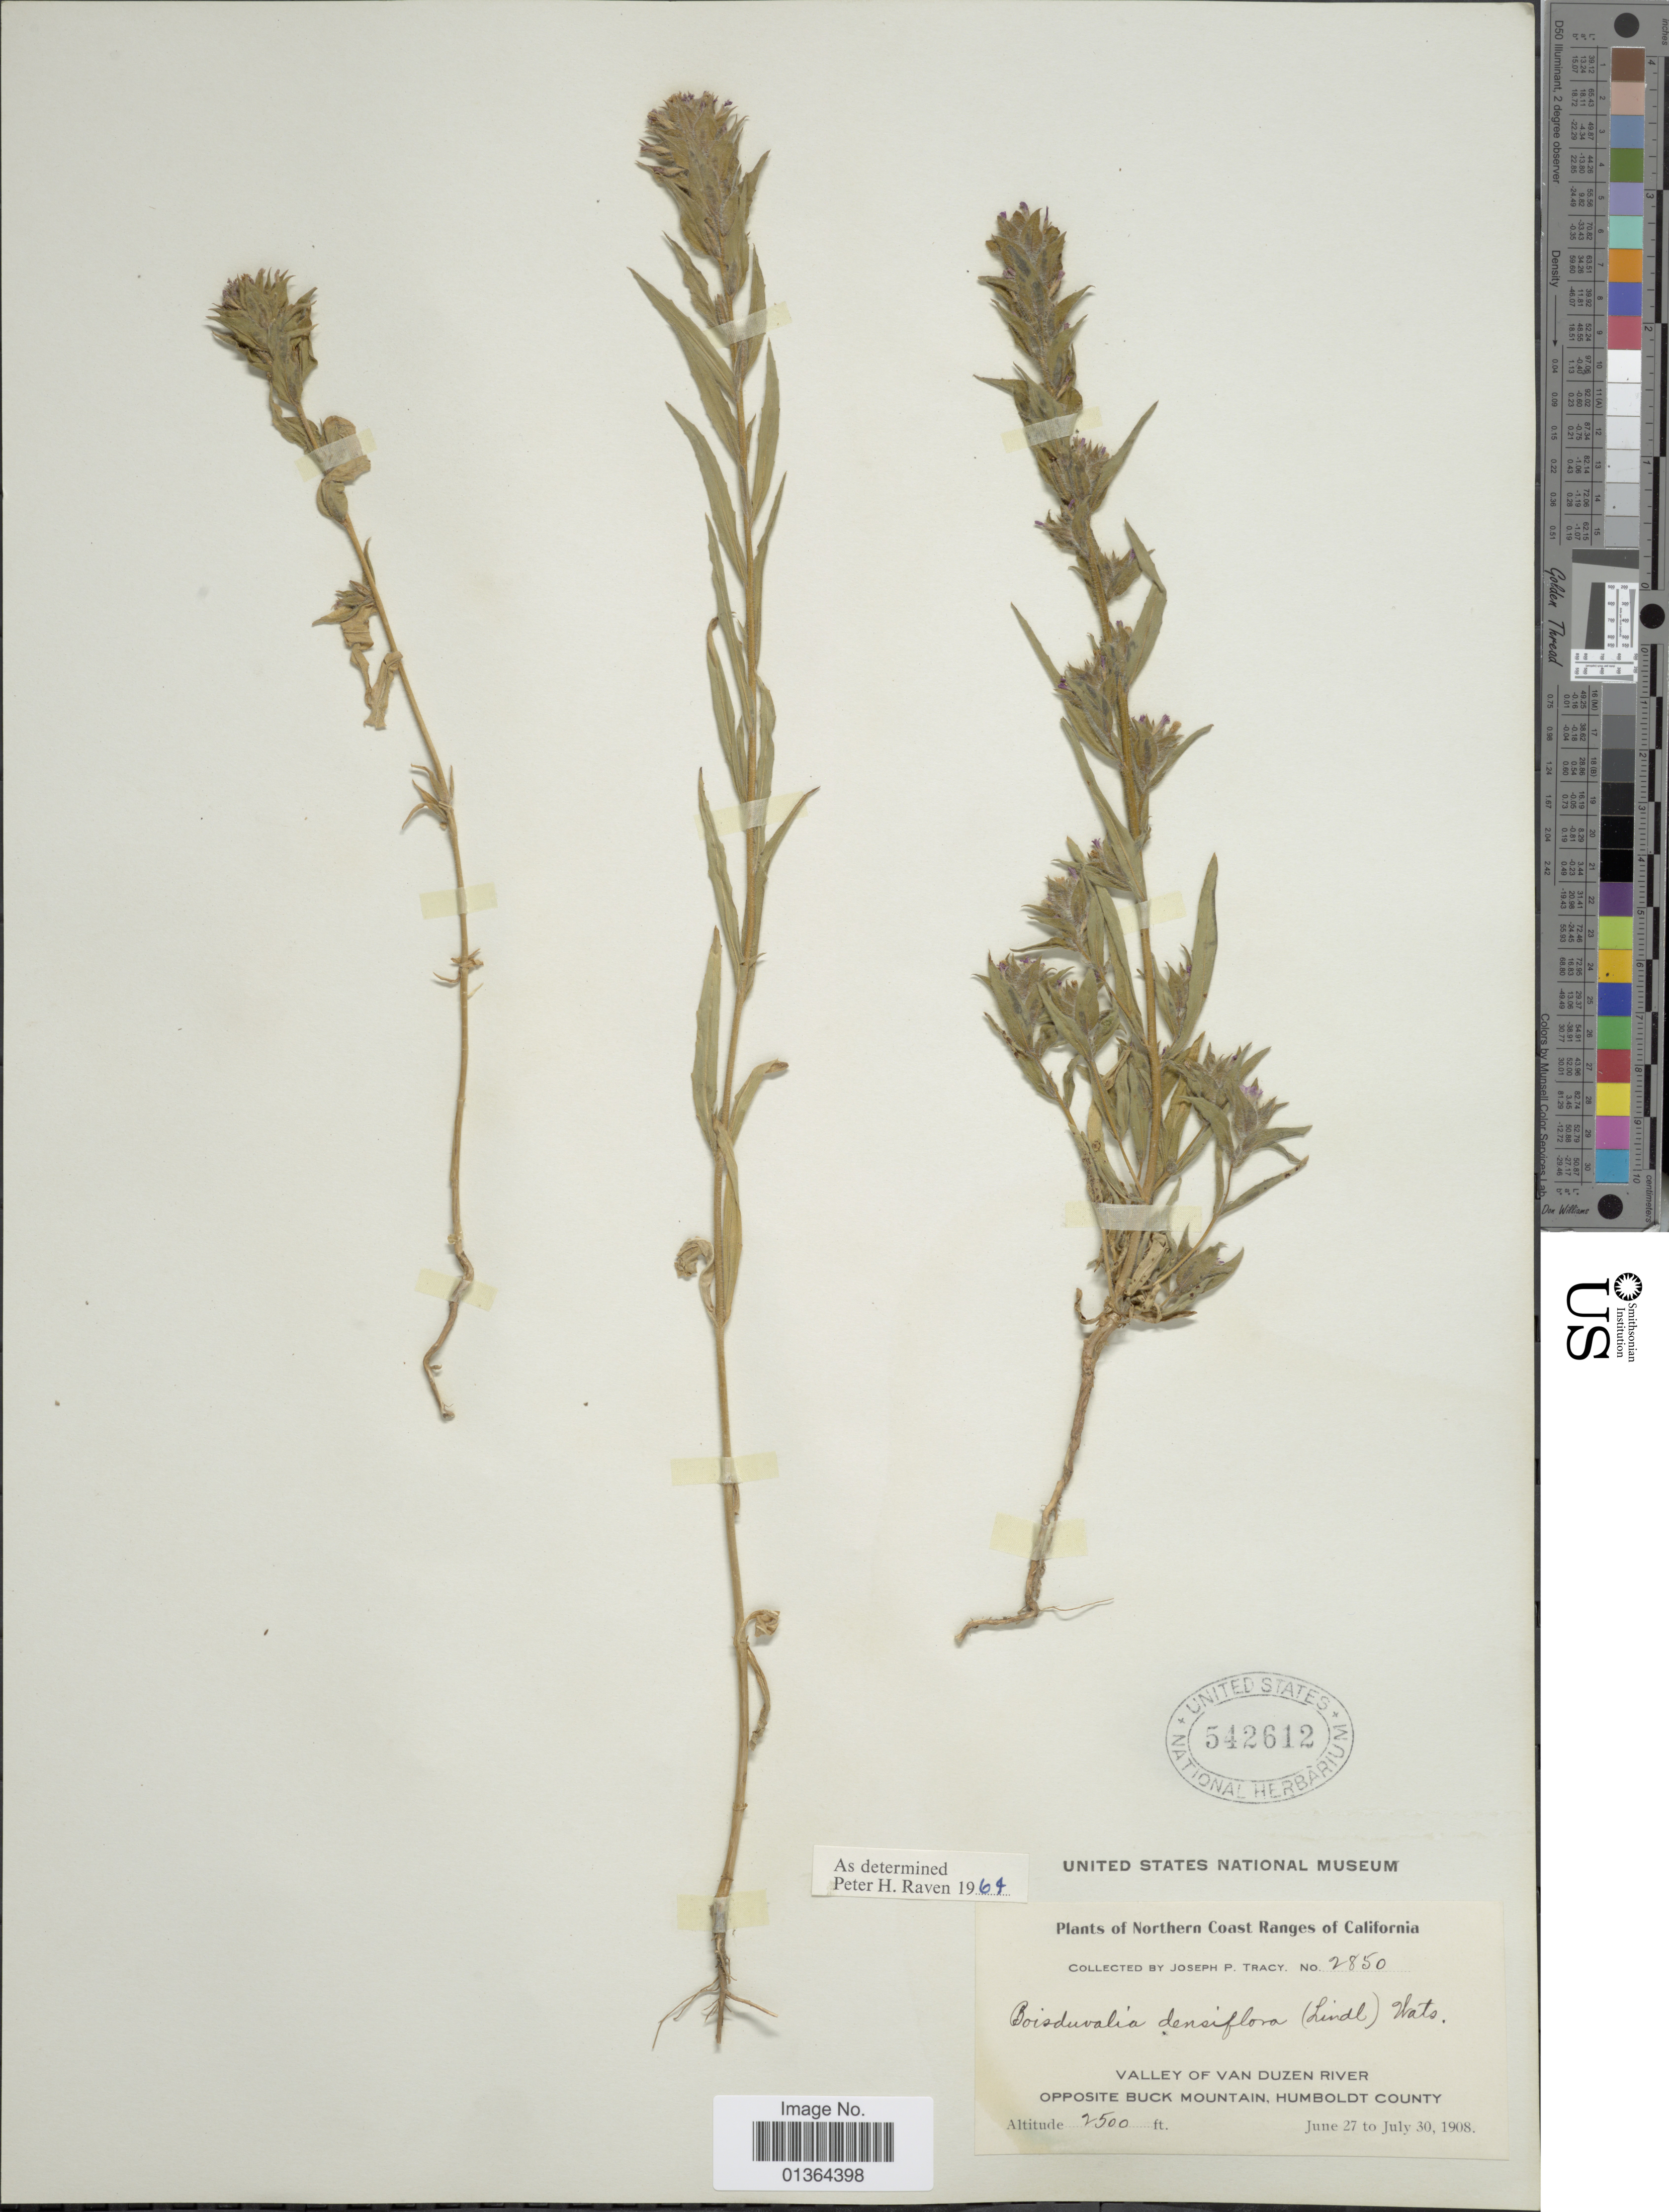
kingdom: Plantae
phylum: Tracheophyta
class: Magnoliopsida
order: Myrtales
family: Onagraceae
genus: Epilobium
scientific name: Epilobium densiflorum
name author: (Lindl.) Hoch & P.H. Raven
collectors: J. Tracy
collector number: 2850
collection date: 1908-06-27/1908-07-30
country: United States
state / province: California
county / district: Humboldt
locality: Northern Coast Ranges of California, valley of Van Duzen River, opposite Buck Mountain, Humboldt County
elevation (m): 762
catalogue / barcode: US 54612